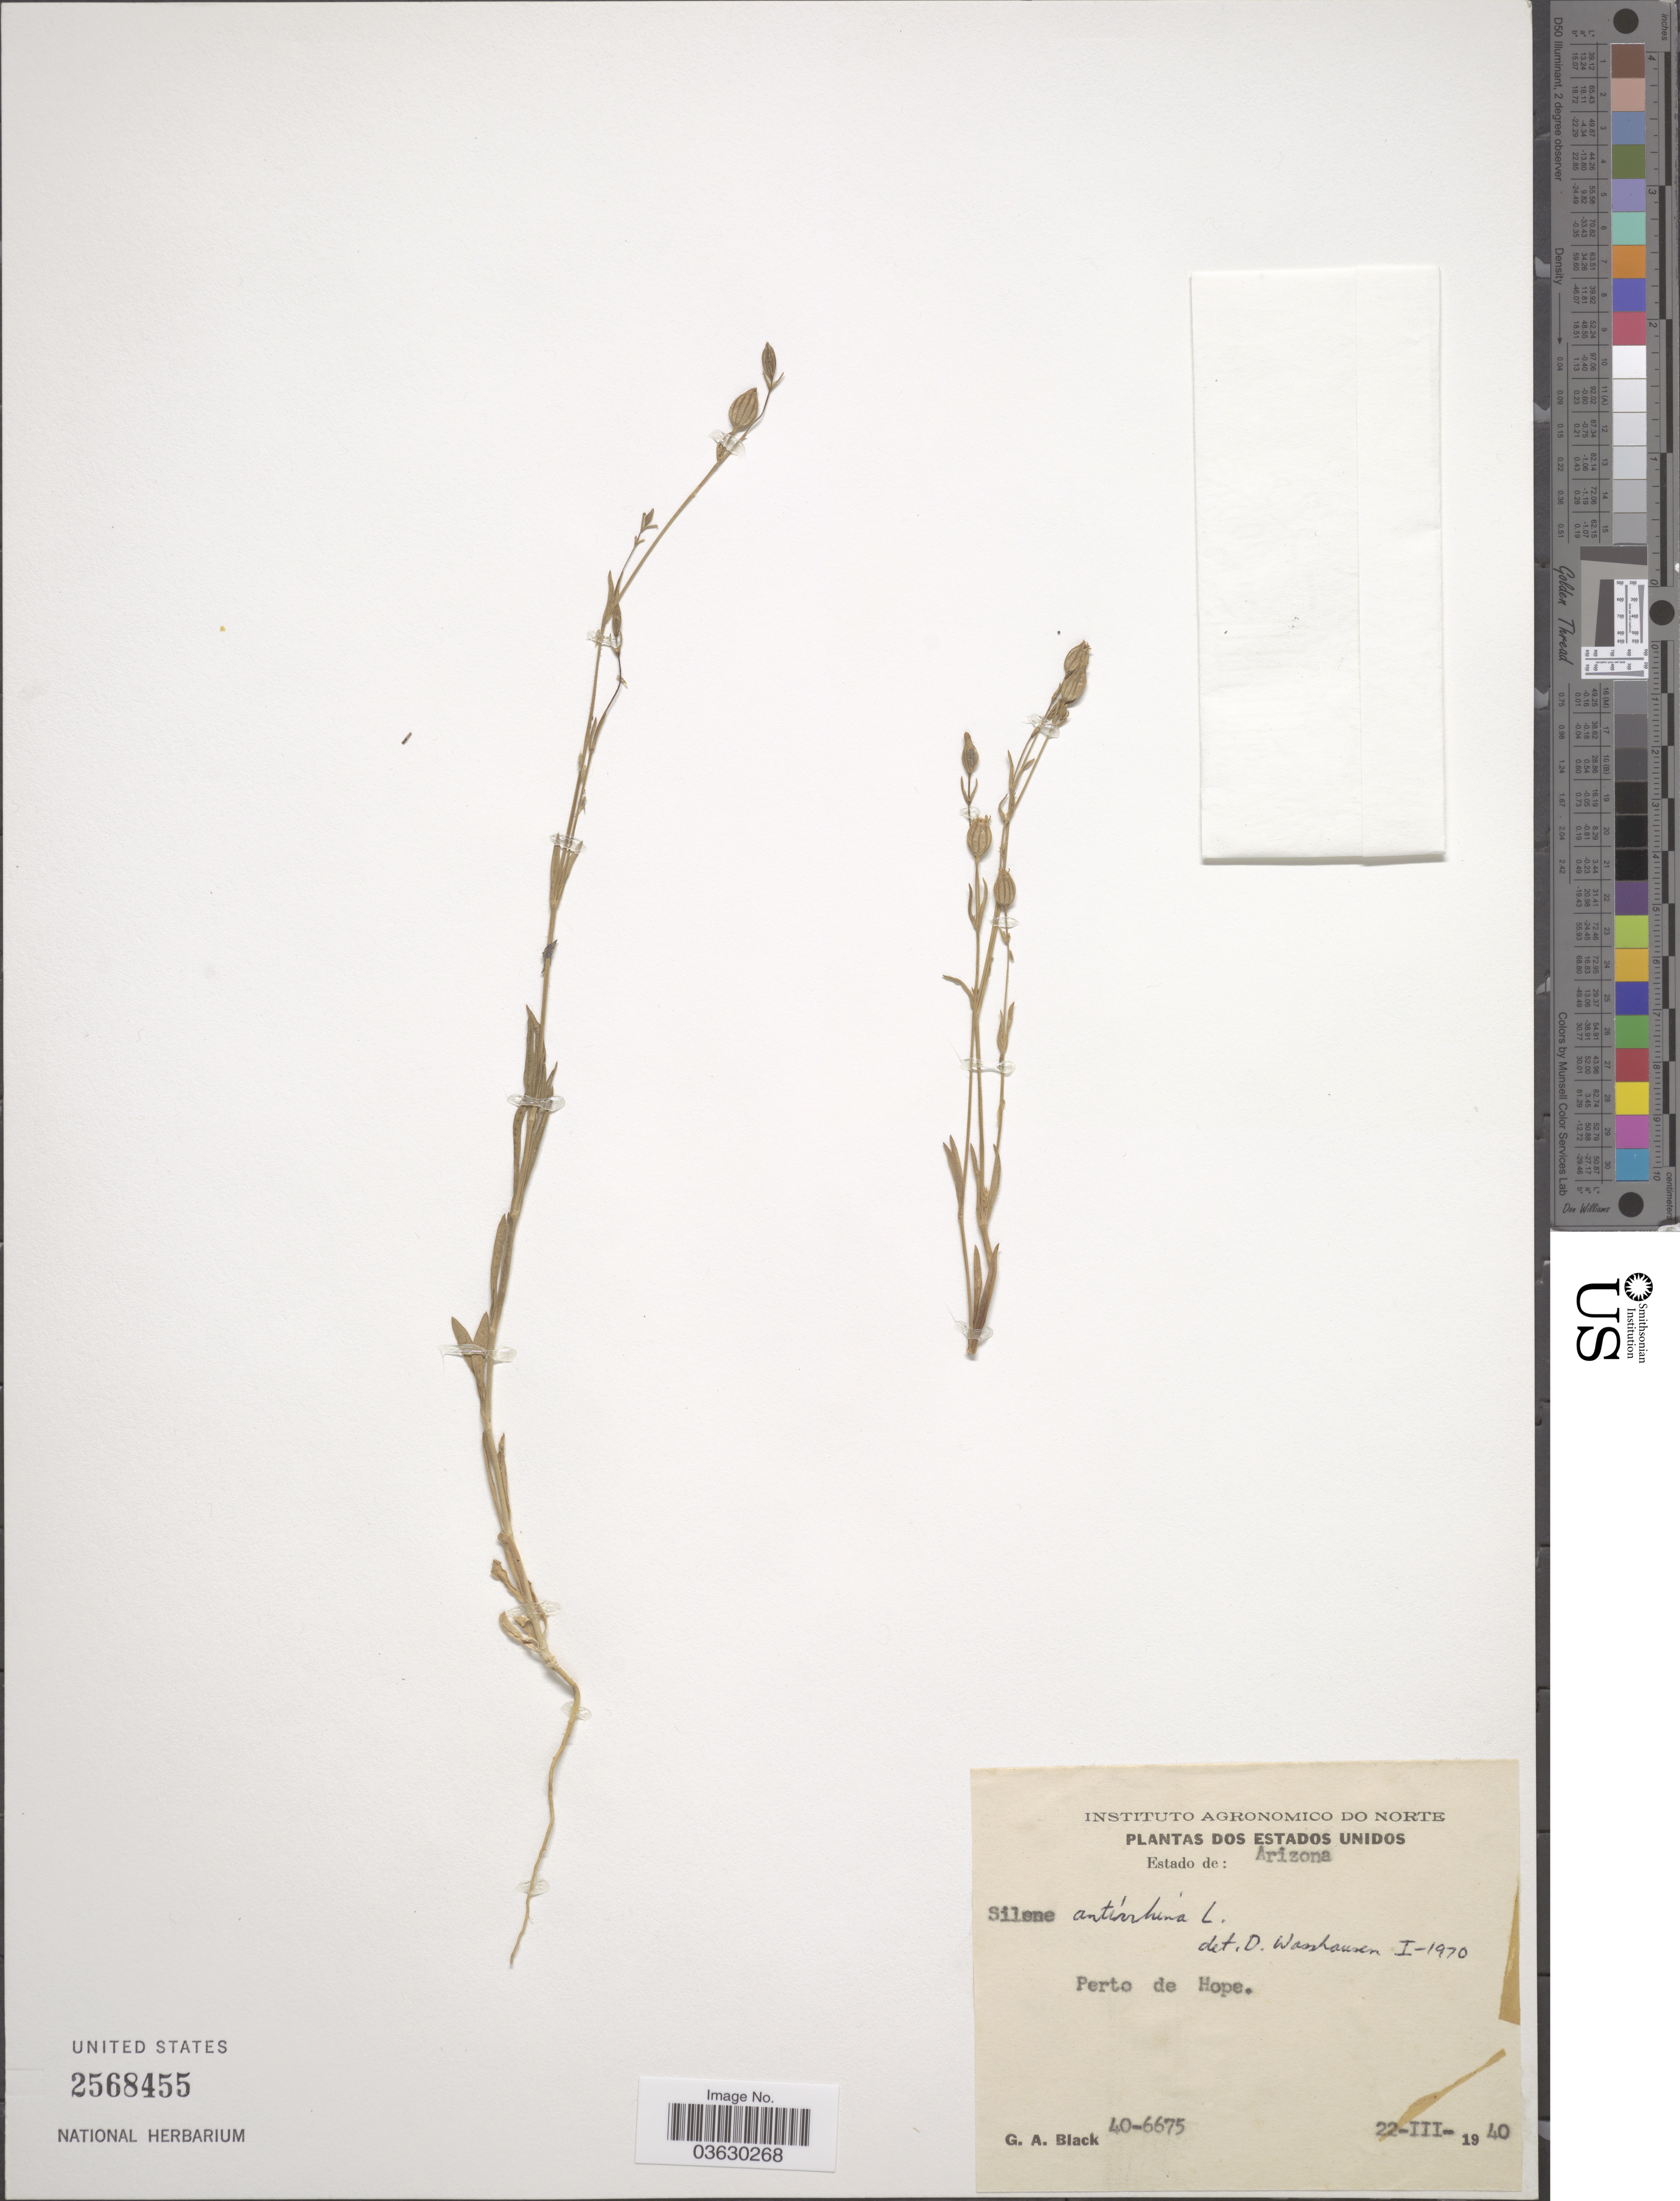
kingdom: Plantae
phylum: Tracheophyta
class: Magnoliopsida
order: Caryophyllales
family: Caryophyllaceae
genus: Silene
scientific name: Silene antirrhina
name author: L.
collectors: G. A. Black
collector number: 40-6675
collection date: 1940-03-22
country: United States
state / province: Arizona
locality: Dos Estados Unidos. Perto de Hope.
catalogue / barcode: US 2568455